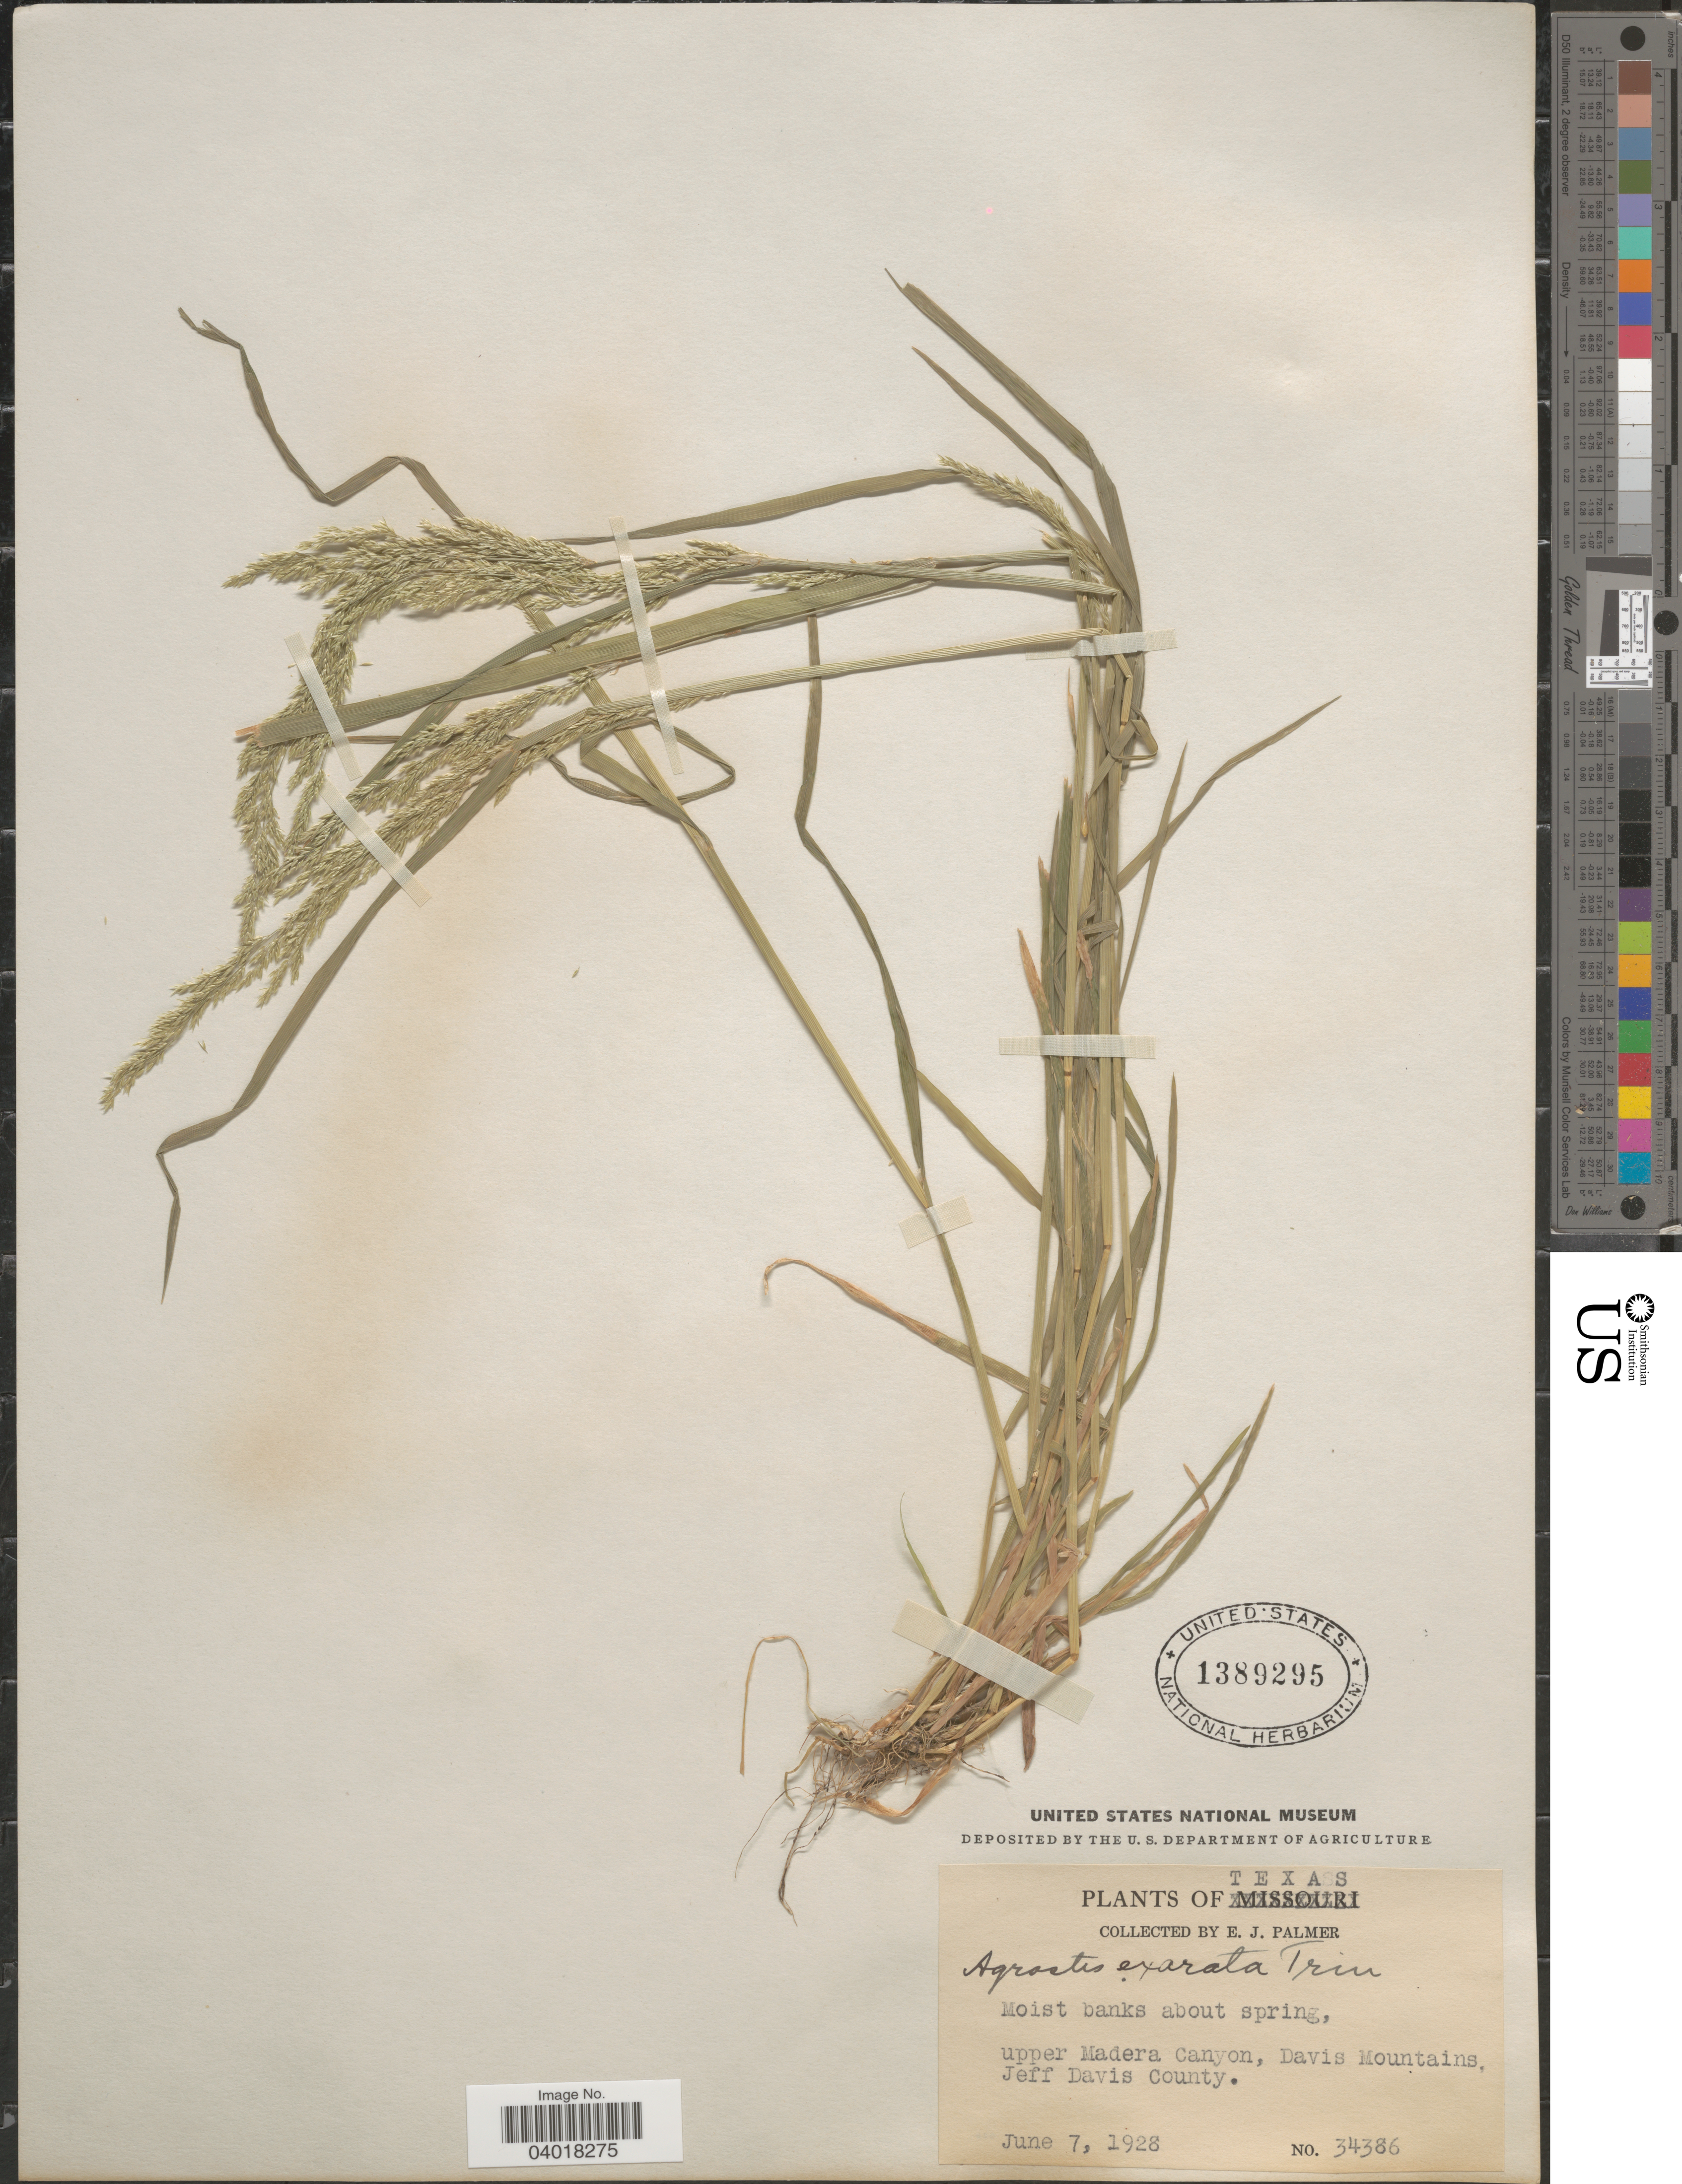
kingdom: Plantae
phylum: Tracheophyta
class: Liliopsida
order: Poales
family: Poaceae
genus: Agrostis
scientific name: Agrostis exarata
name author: Trin.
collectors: E. J. Palmer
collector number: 34386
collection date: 1928-06-07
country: United States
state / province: Texas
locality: Upper Madera Canyon, Davis Mountains, Jeff Davis County.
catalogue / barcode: US 1389295